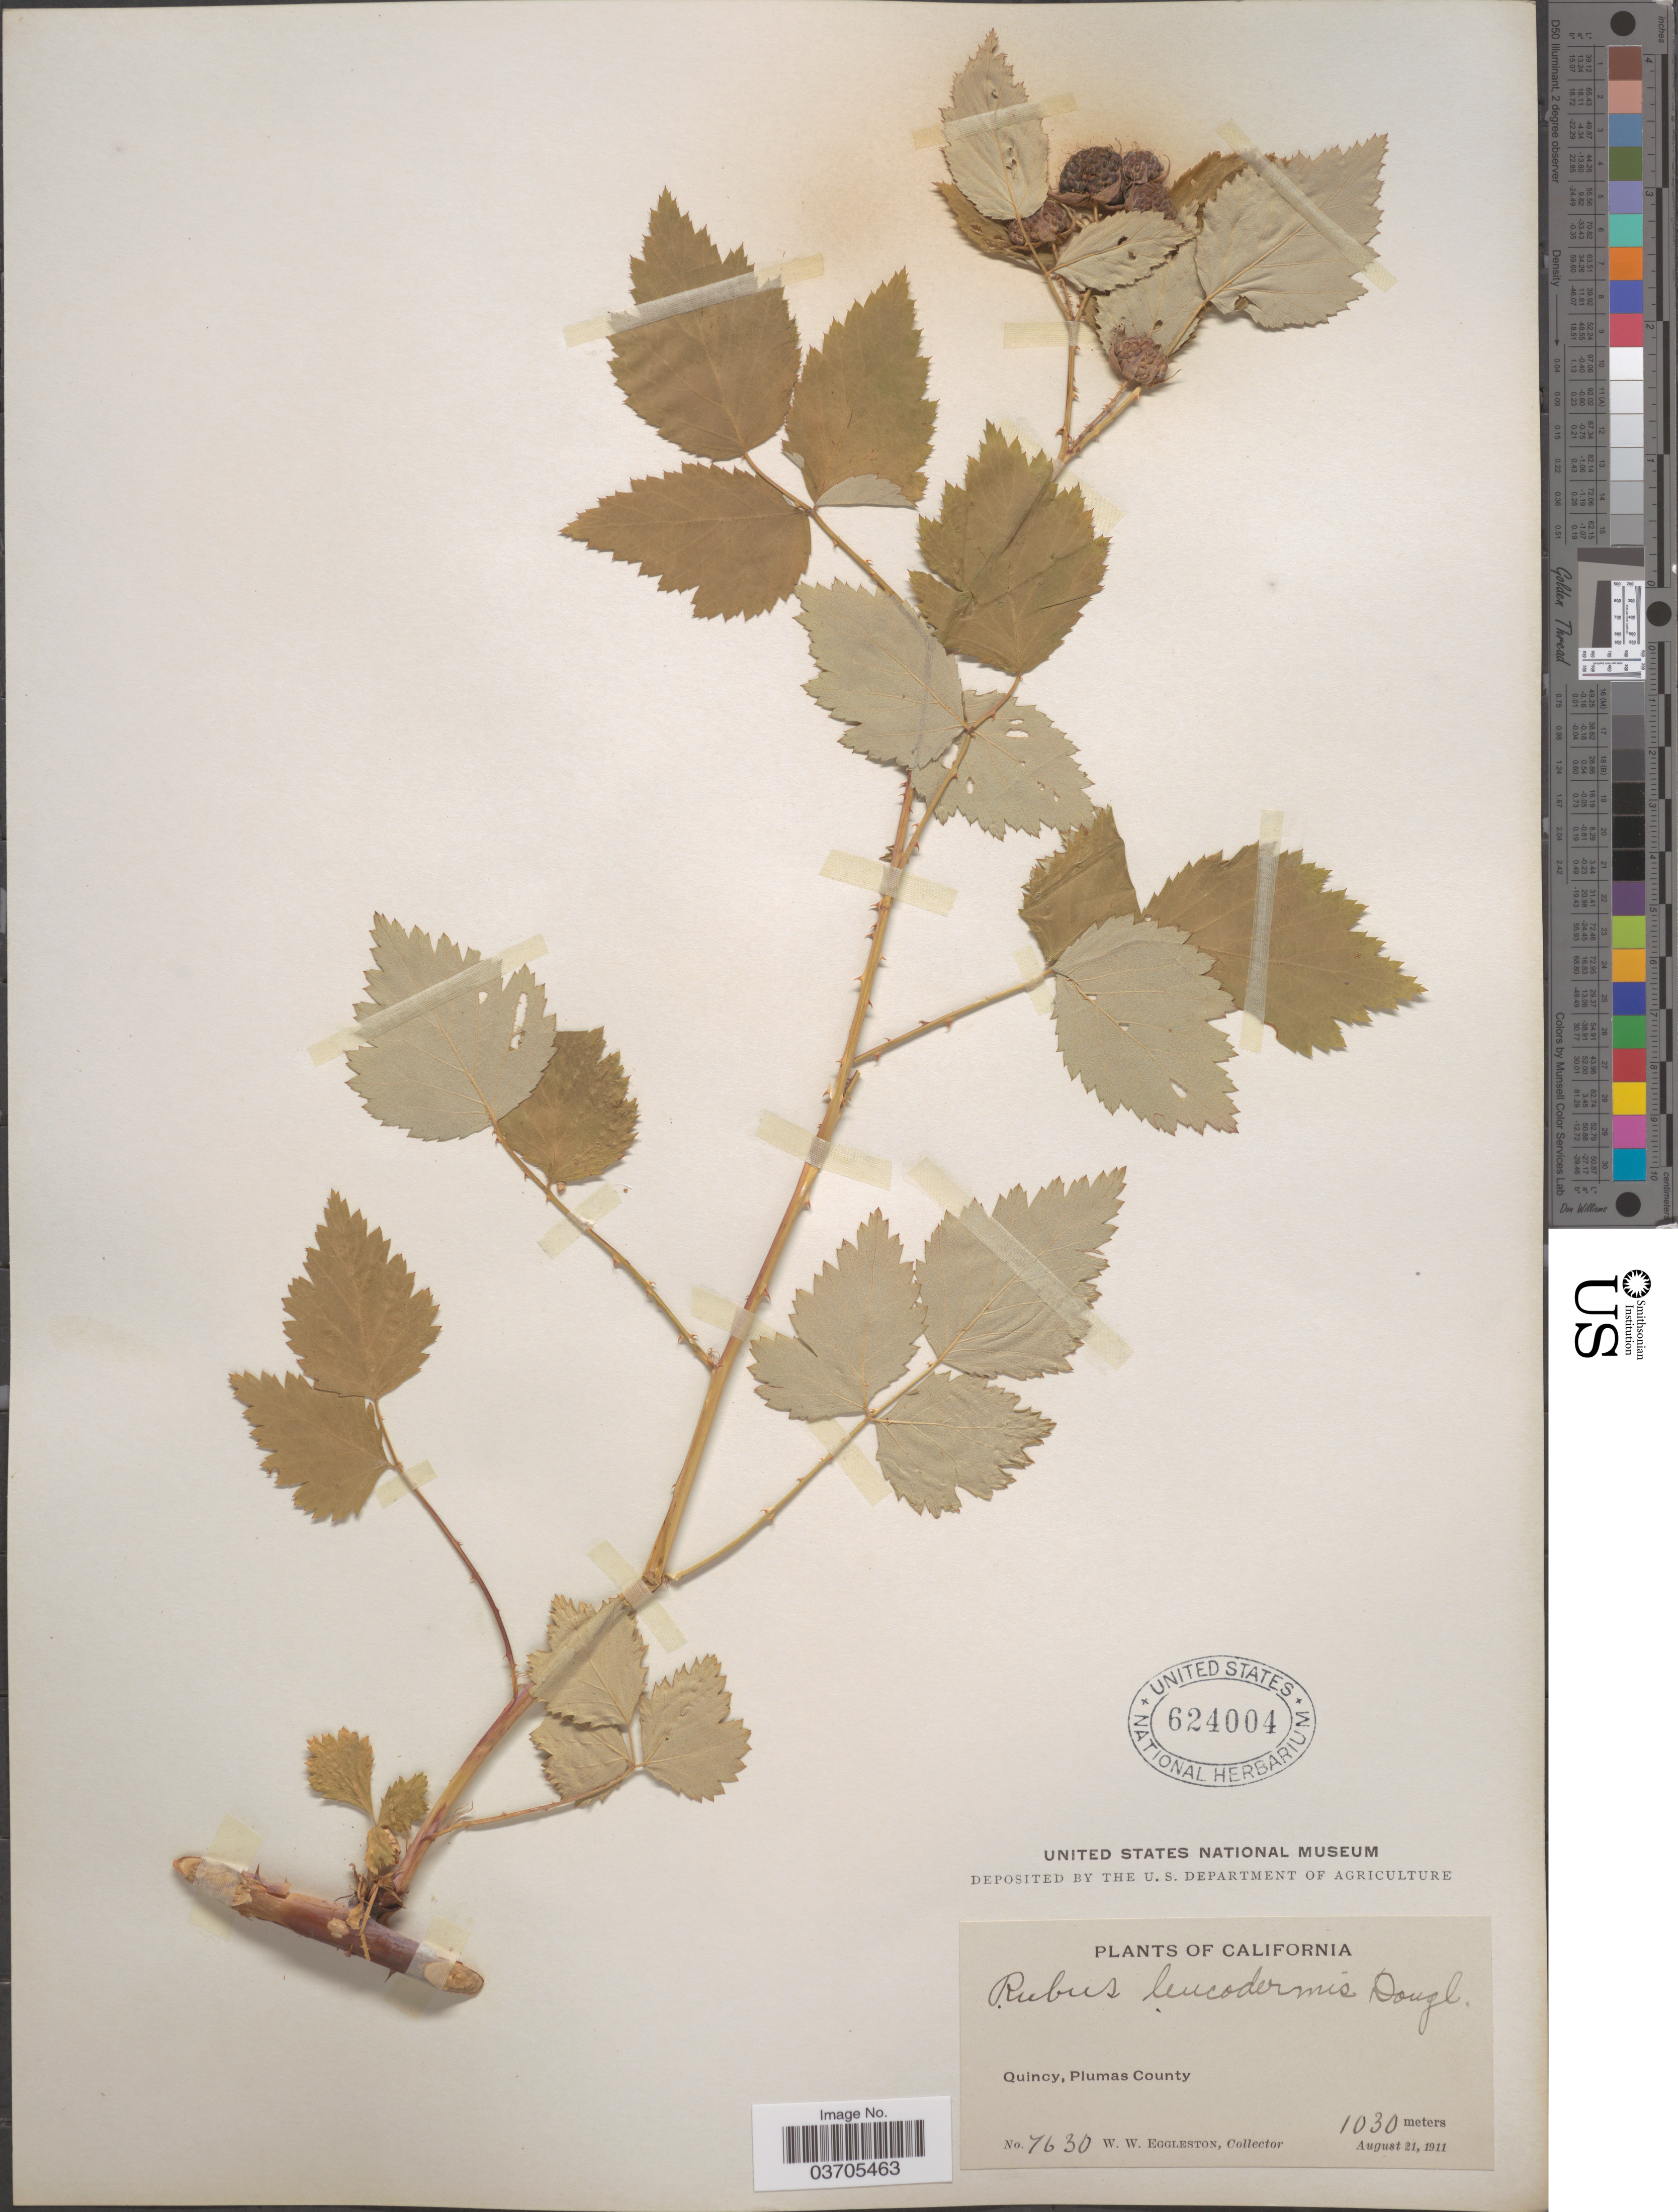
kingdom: Plantae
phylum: Tracheophyta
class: Magnoliopsida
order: Rosales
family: Rosaceae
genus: Rubus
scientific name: Rubus leucodermis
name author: Douglas ex Torr. & A. Gray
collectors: W. W. Eggleston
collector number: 7630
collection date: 1911-08-21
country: United States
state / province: California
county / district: Plumas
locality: Quincy, Plumas County.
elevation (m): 1030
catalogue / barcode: US 624004